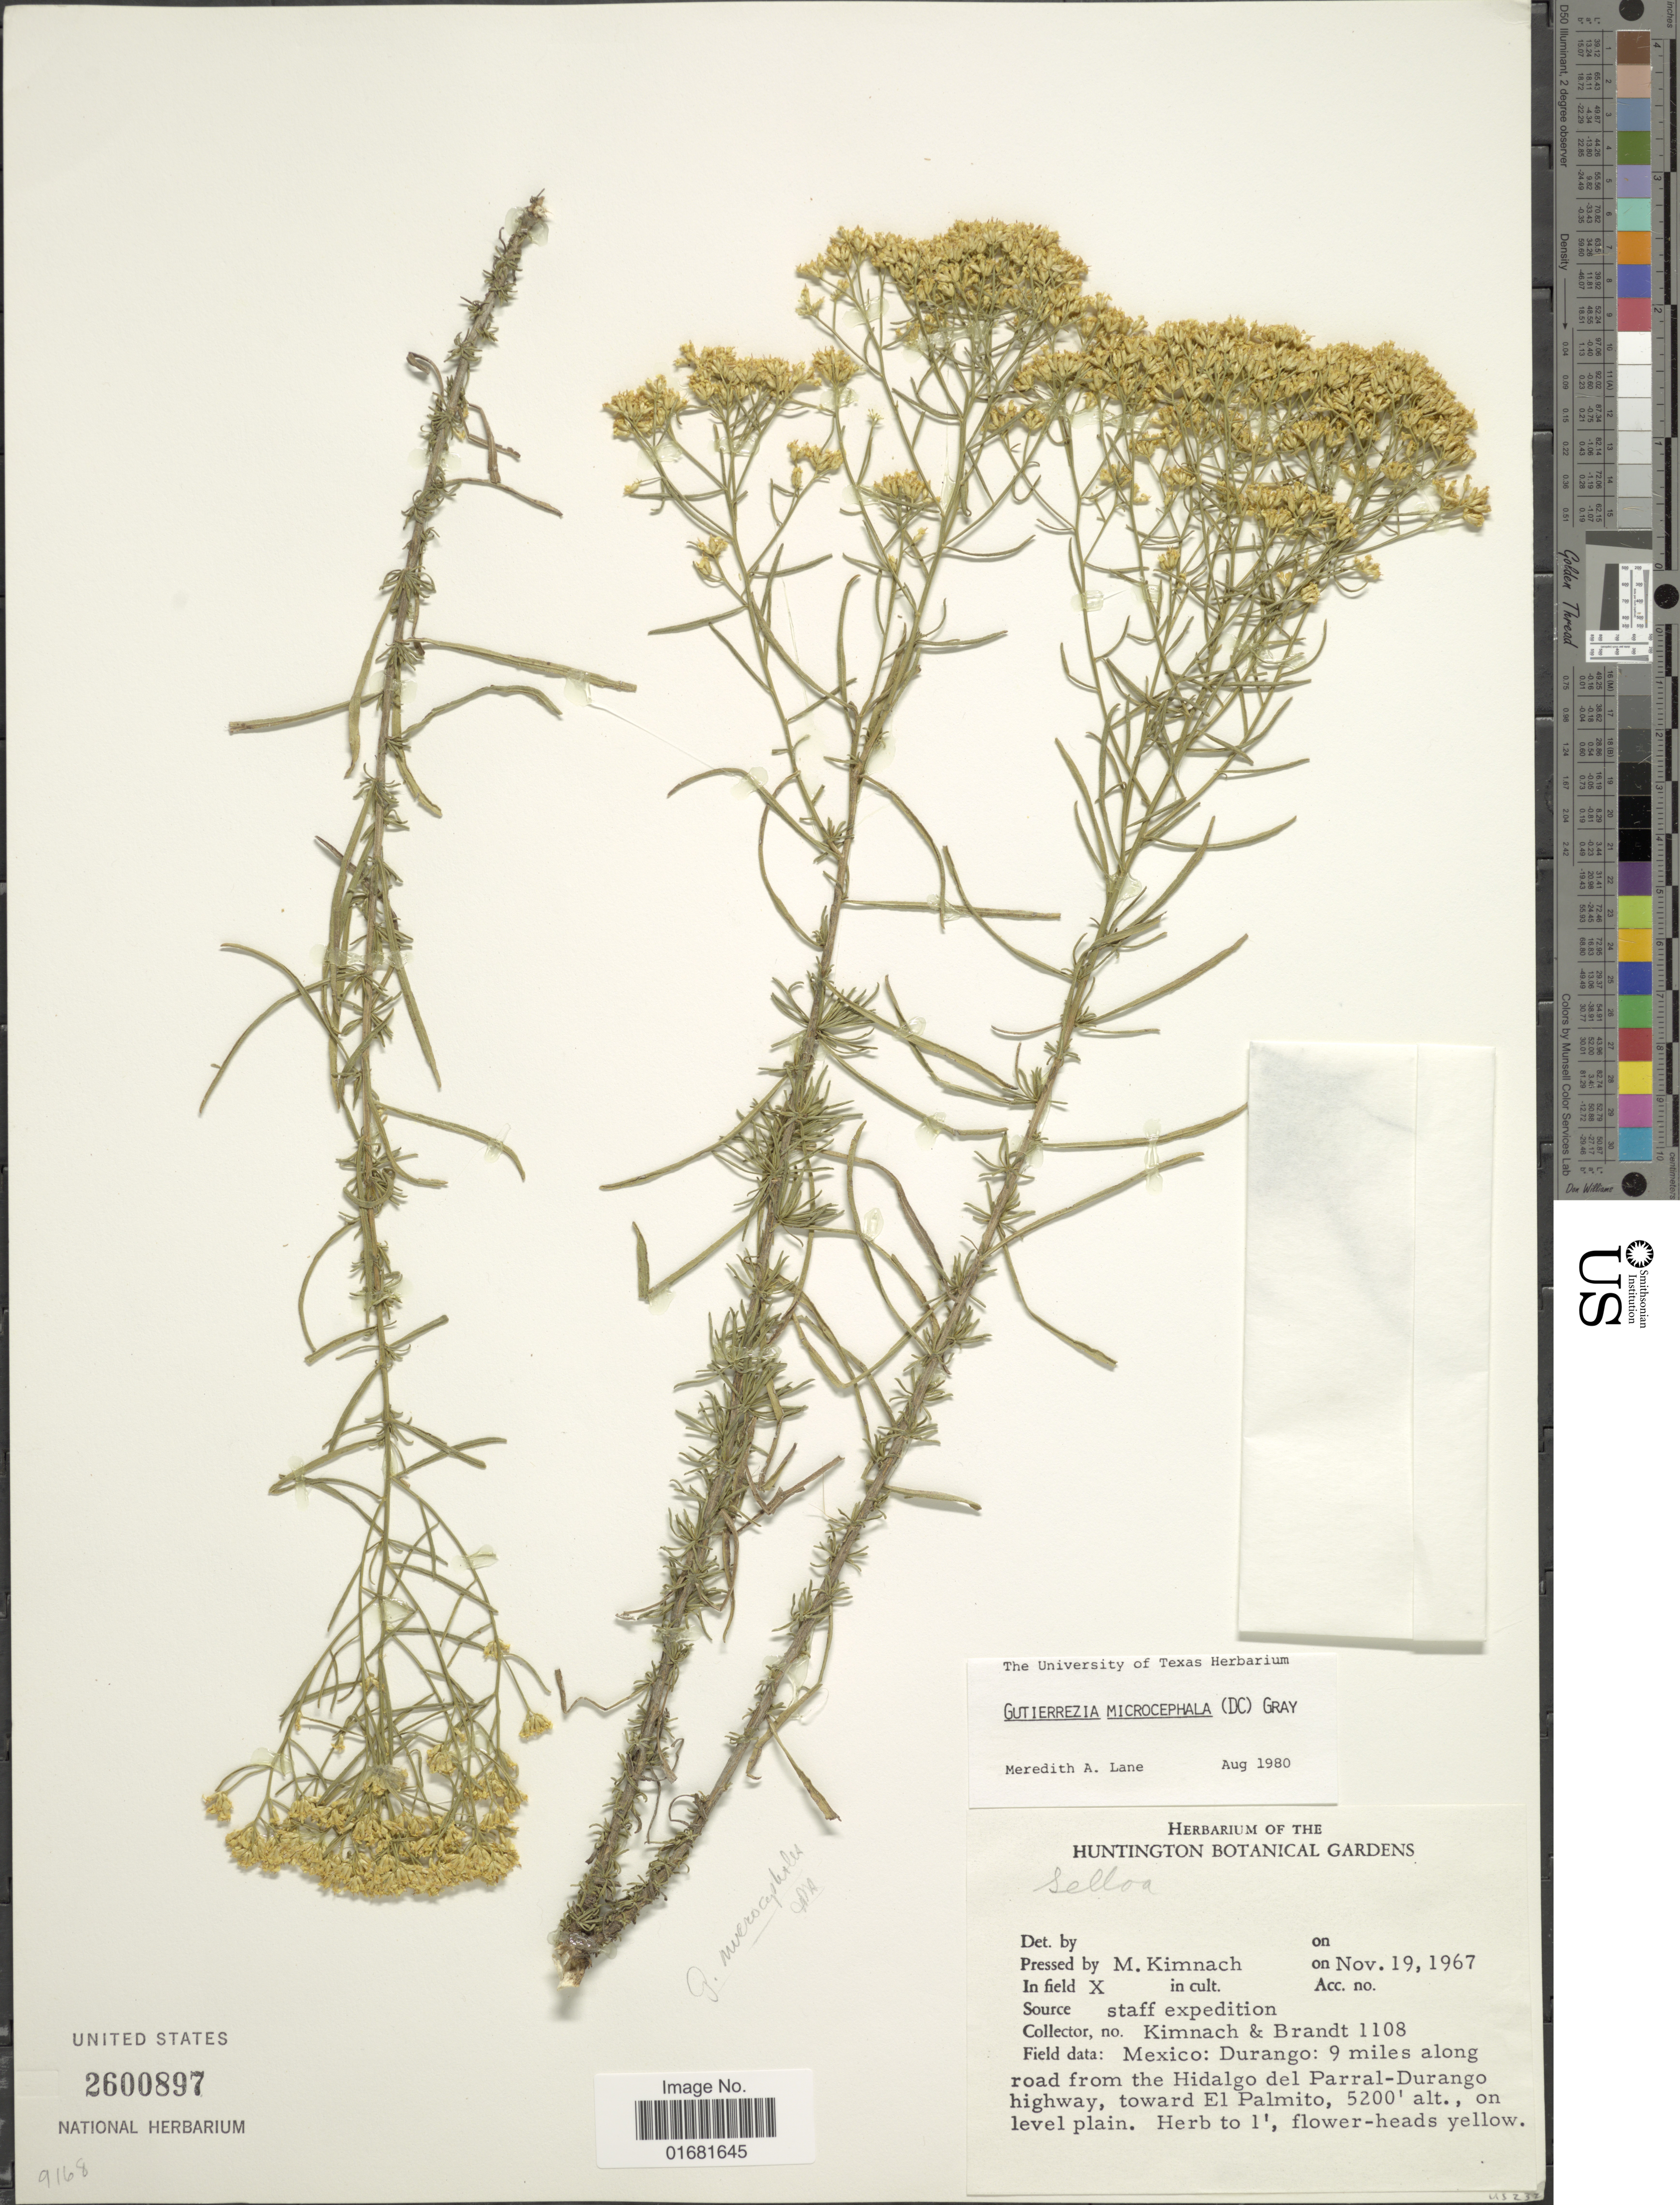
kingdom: Plantae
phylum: Tracheophyta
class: Magnoliopsida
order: Asterales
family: Asteraceae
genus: Gutierrezia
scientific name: Gutierrezia microcephala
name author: (DC.) A. Gray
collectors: -. Kimnach & -. Brandt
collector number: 1108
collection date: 1967-11-19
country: Mexico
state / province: Durango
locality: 9 miles along road from the Hidalgo del Parral-Durango highway, toward El Palmito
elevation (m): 1585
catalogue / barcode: US 2600897